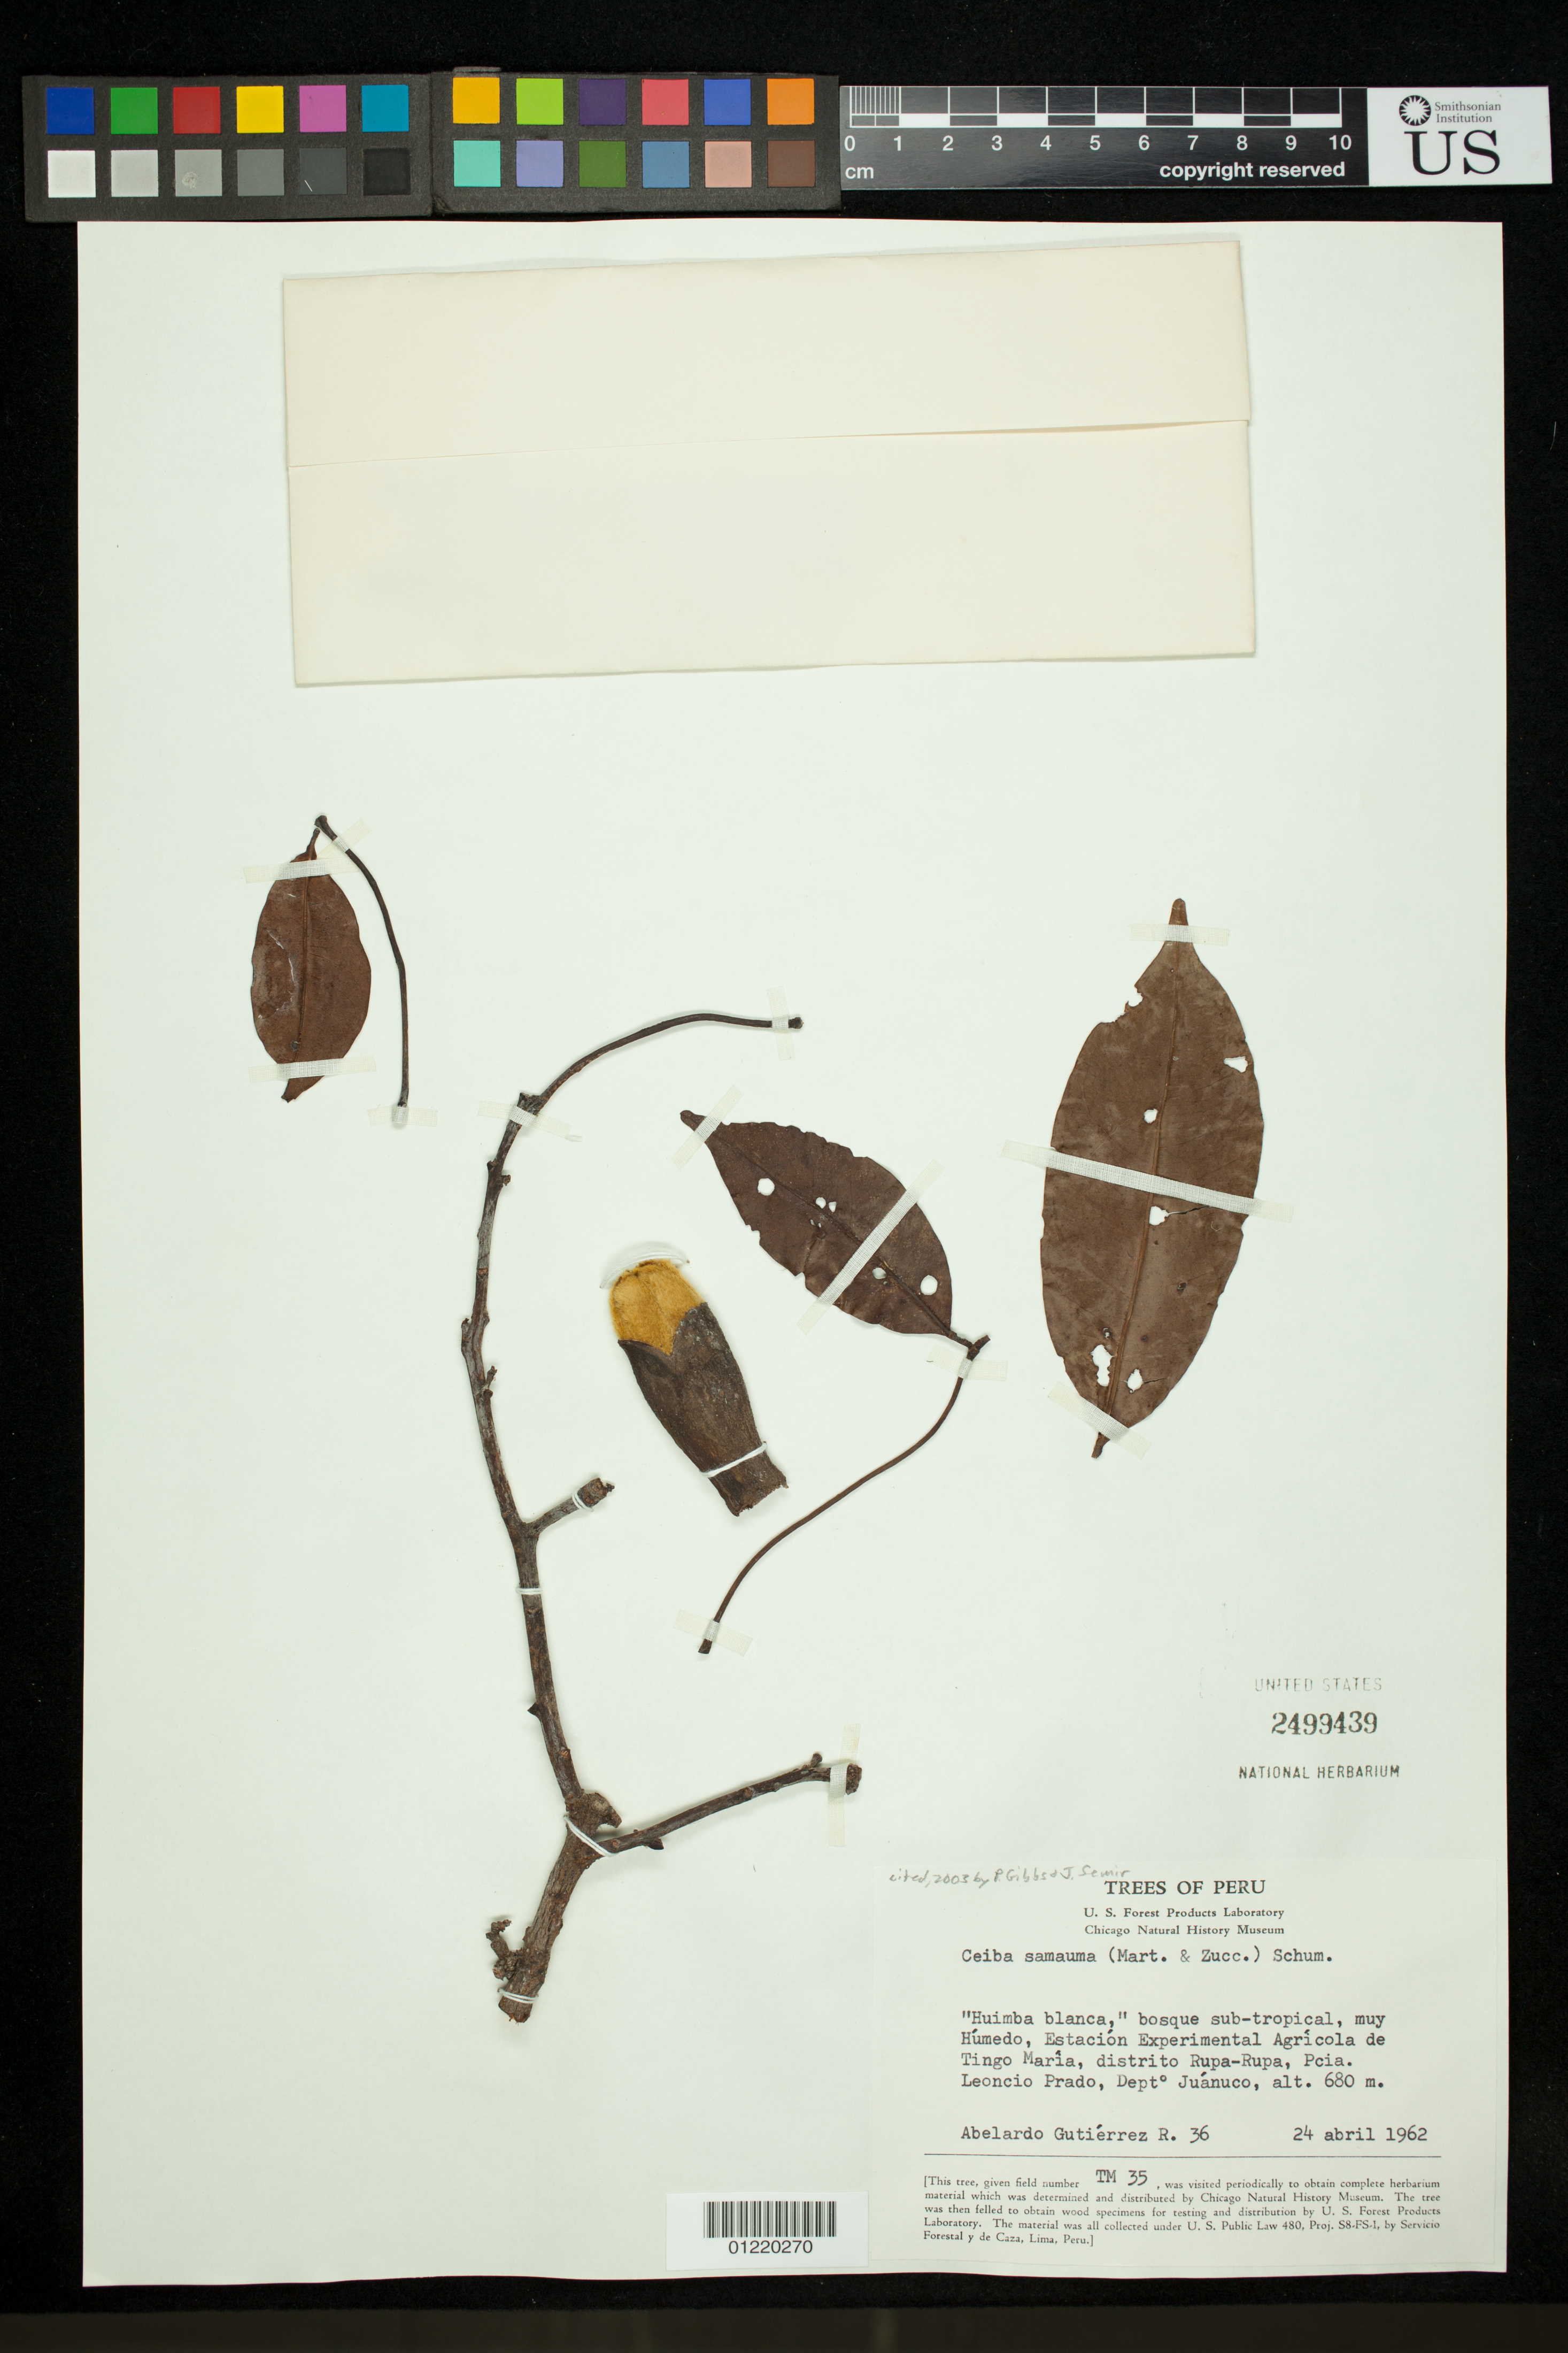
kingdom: Plantae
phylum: Tracheophyta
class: Magnoliopsida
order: Malvales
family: Malvaceae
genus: Ceiba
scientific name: Ceiba samauma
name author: (Mart.) K. Schum.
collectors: A. Gutiérrez Ruíz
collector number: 36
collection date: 1962-04-24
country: Peru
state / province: Huánuco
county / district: Leoncio Prado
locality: Estacion Experimental Agricola de Tingo Maria, distrito Rupa-Rupa, Pcia Leoncio Prado.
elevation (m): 680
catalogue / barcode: US 2499439